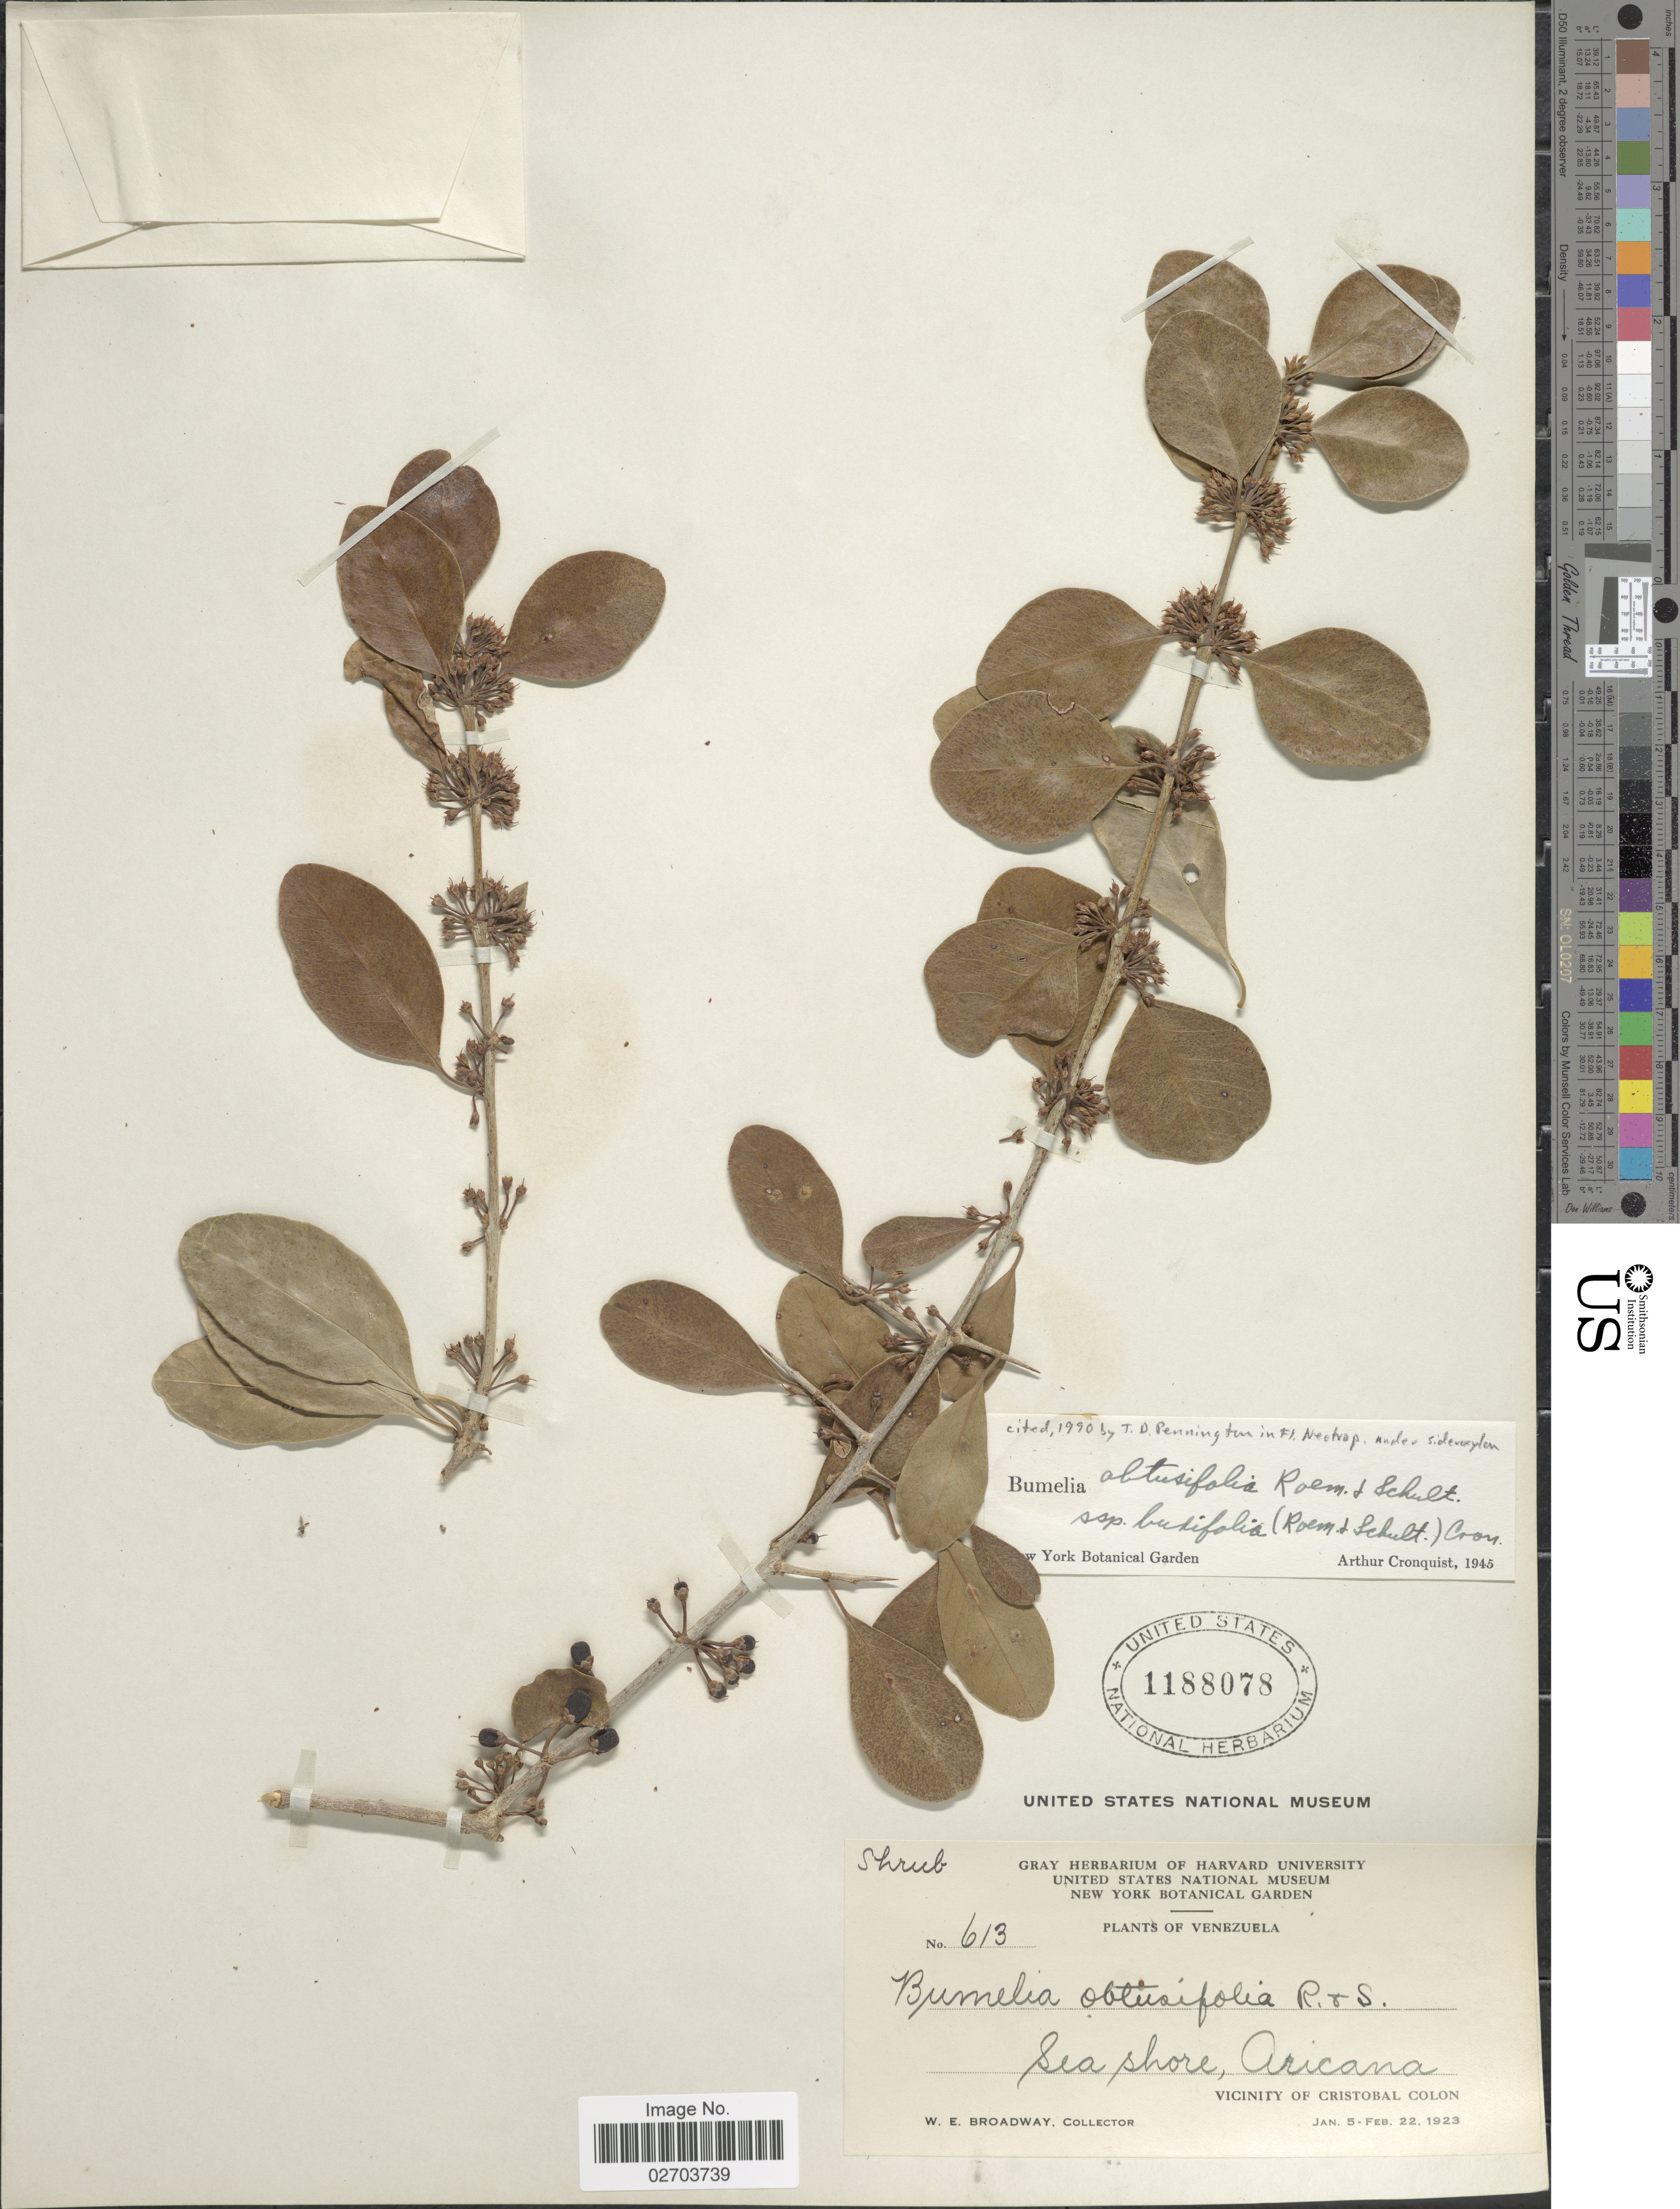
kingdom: Plantae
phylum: Tracheophyta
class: Magnoliopsida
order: Ericales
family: Sapotaceae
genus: Sideroxylon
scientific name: Sideroxylon obtusifolium subsp. buxifolium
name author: (Roem. & Schult.) T.D. Penn.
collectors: W. E. Broadway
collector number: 613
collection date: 1923-01-05/1923-02-22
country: Venezuela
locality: Seashore, Aricana, Vicinity of Cristobal Colon.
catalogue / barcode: US 1188078